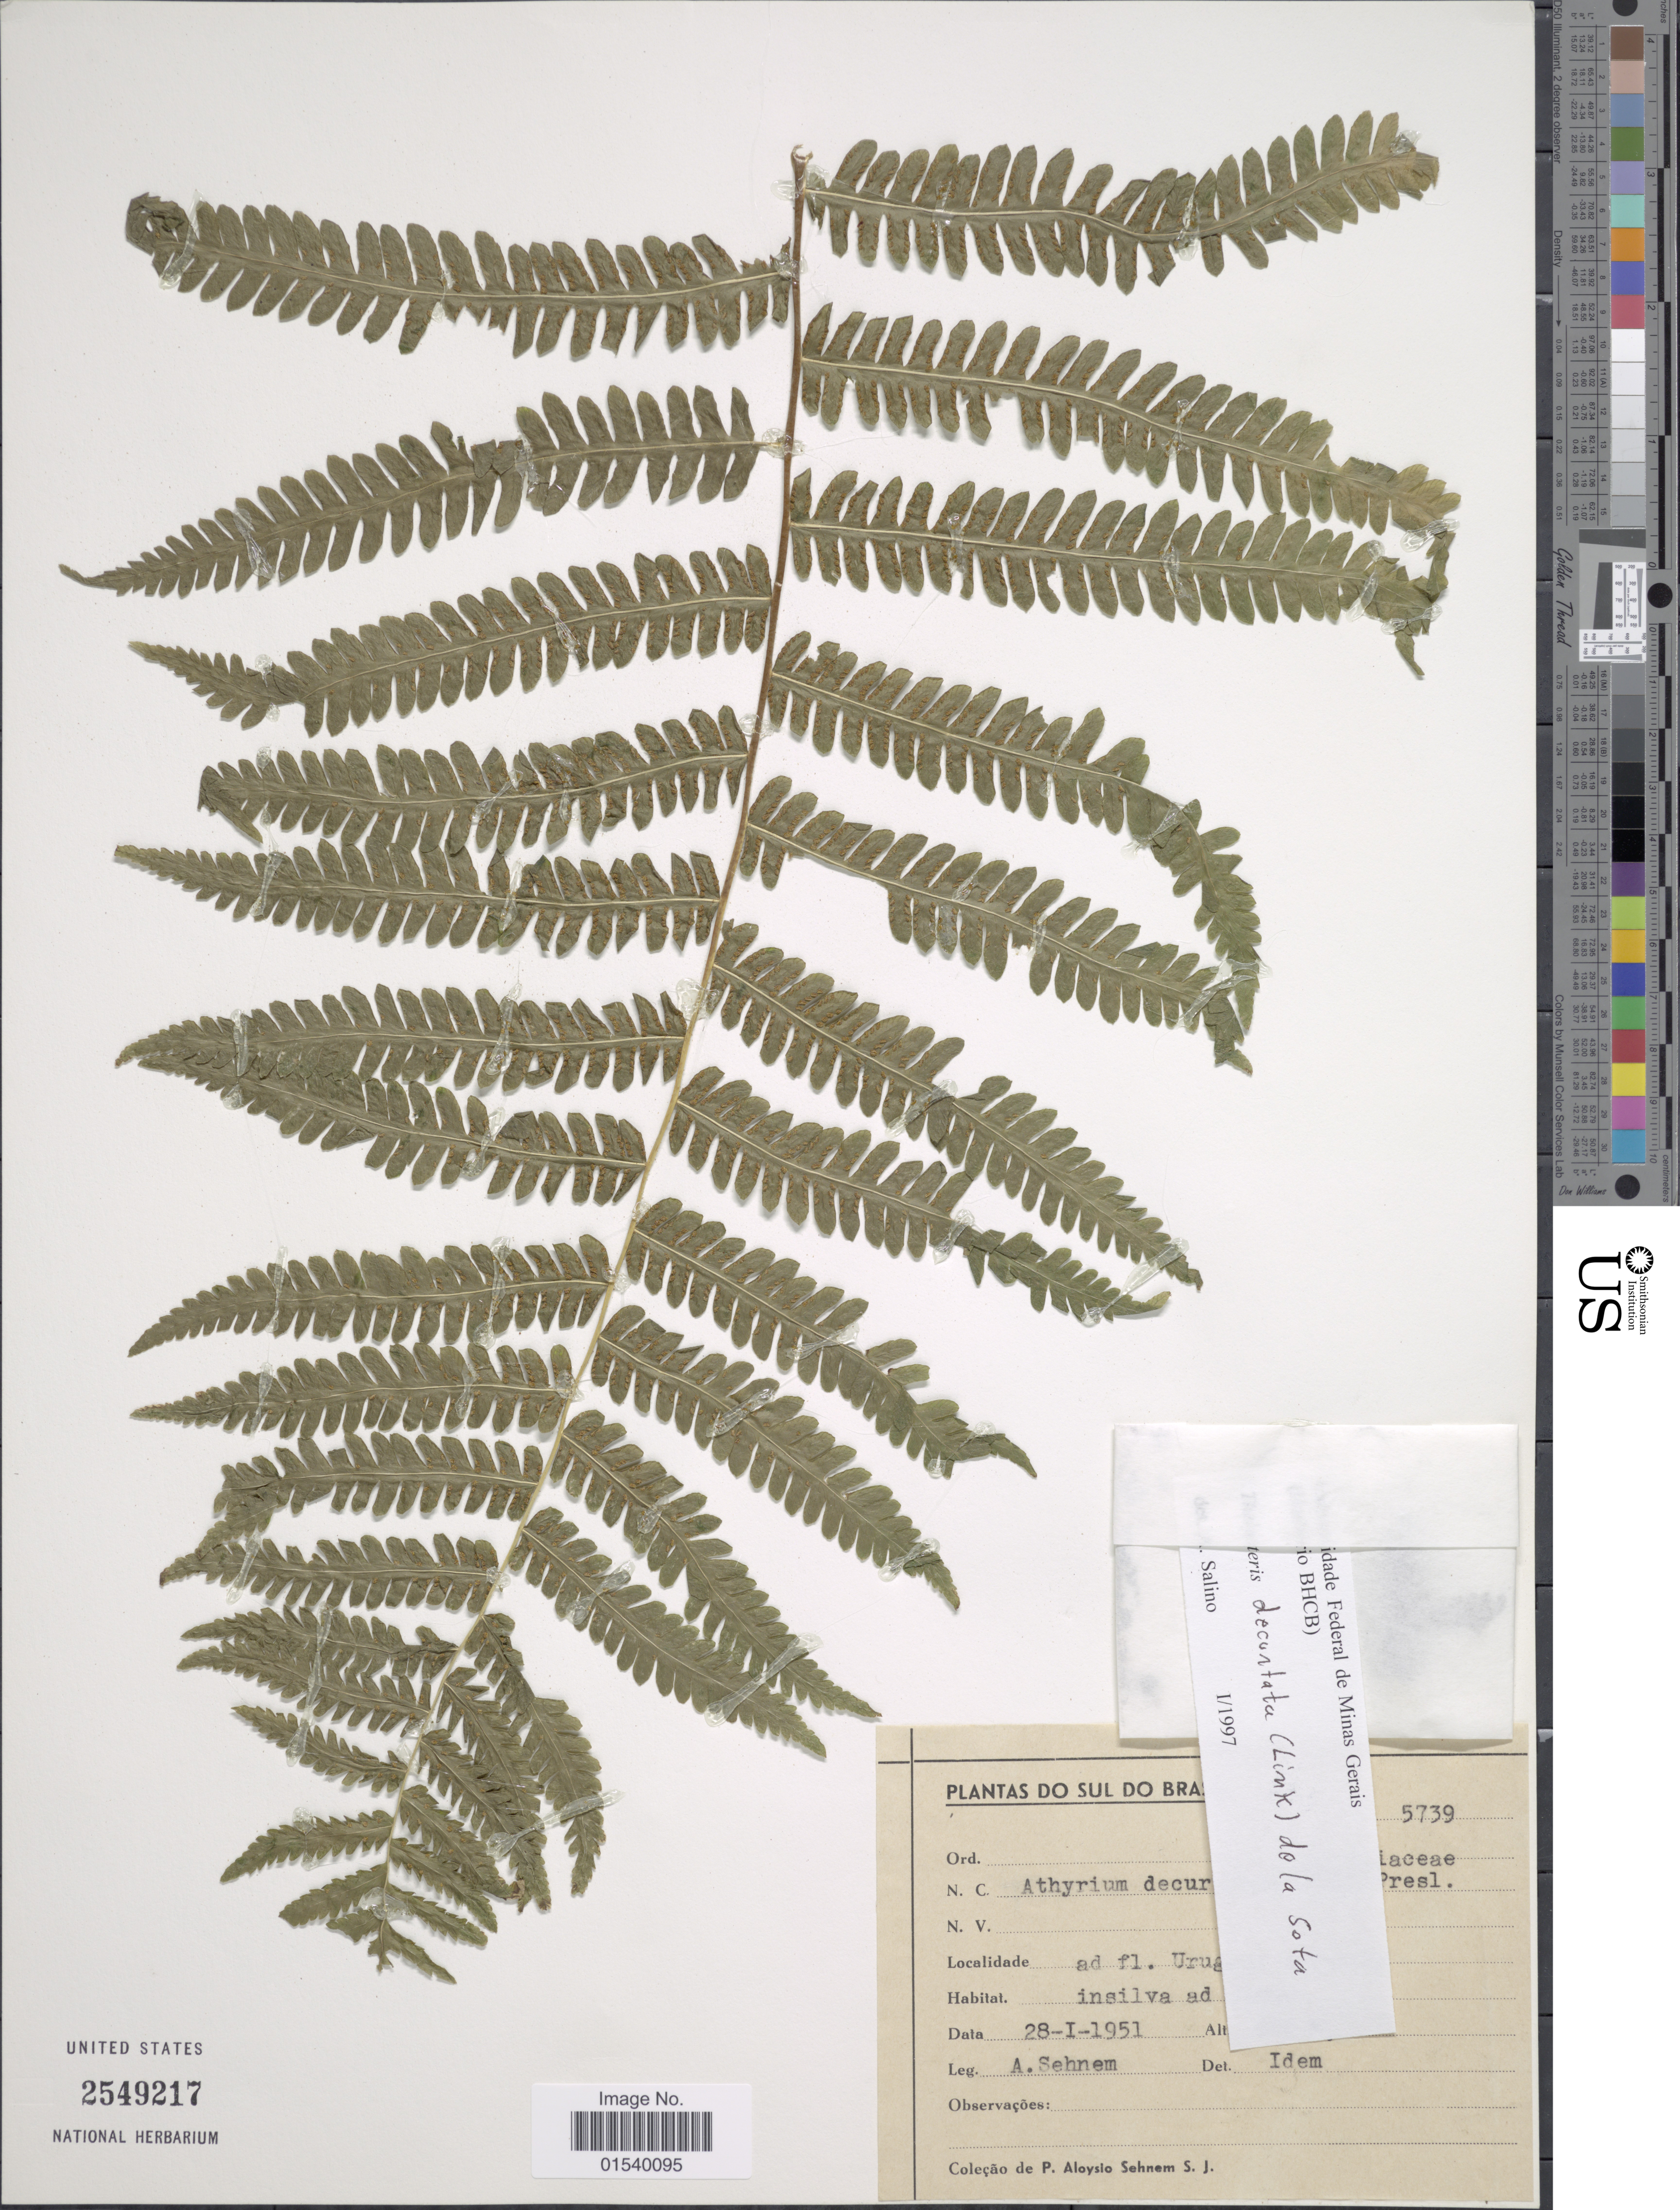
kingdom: Plantae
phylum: Tracheophyta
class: Polypodiopsida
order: Polypodiales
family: Thelypteridaceae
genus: Amauropelta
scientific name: Amauropelta decurtata (Link) comb. nov., ined. 2015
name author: (Link)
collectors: Bro. A. Sehnem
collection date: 1951-01-28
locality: Do sul do Bra [illegible text], ad fl. Uru [illegible text]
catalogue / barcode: US 2549217